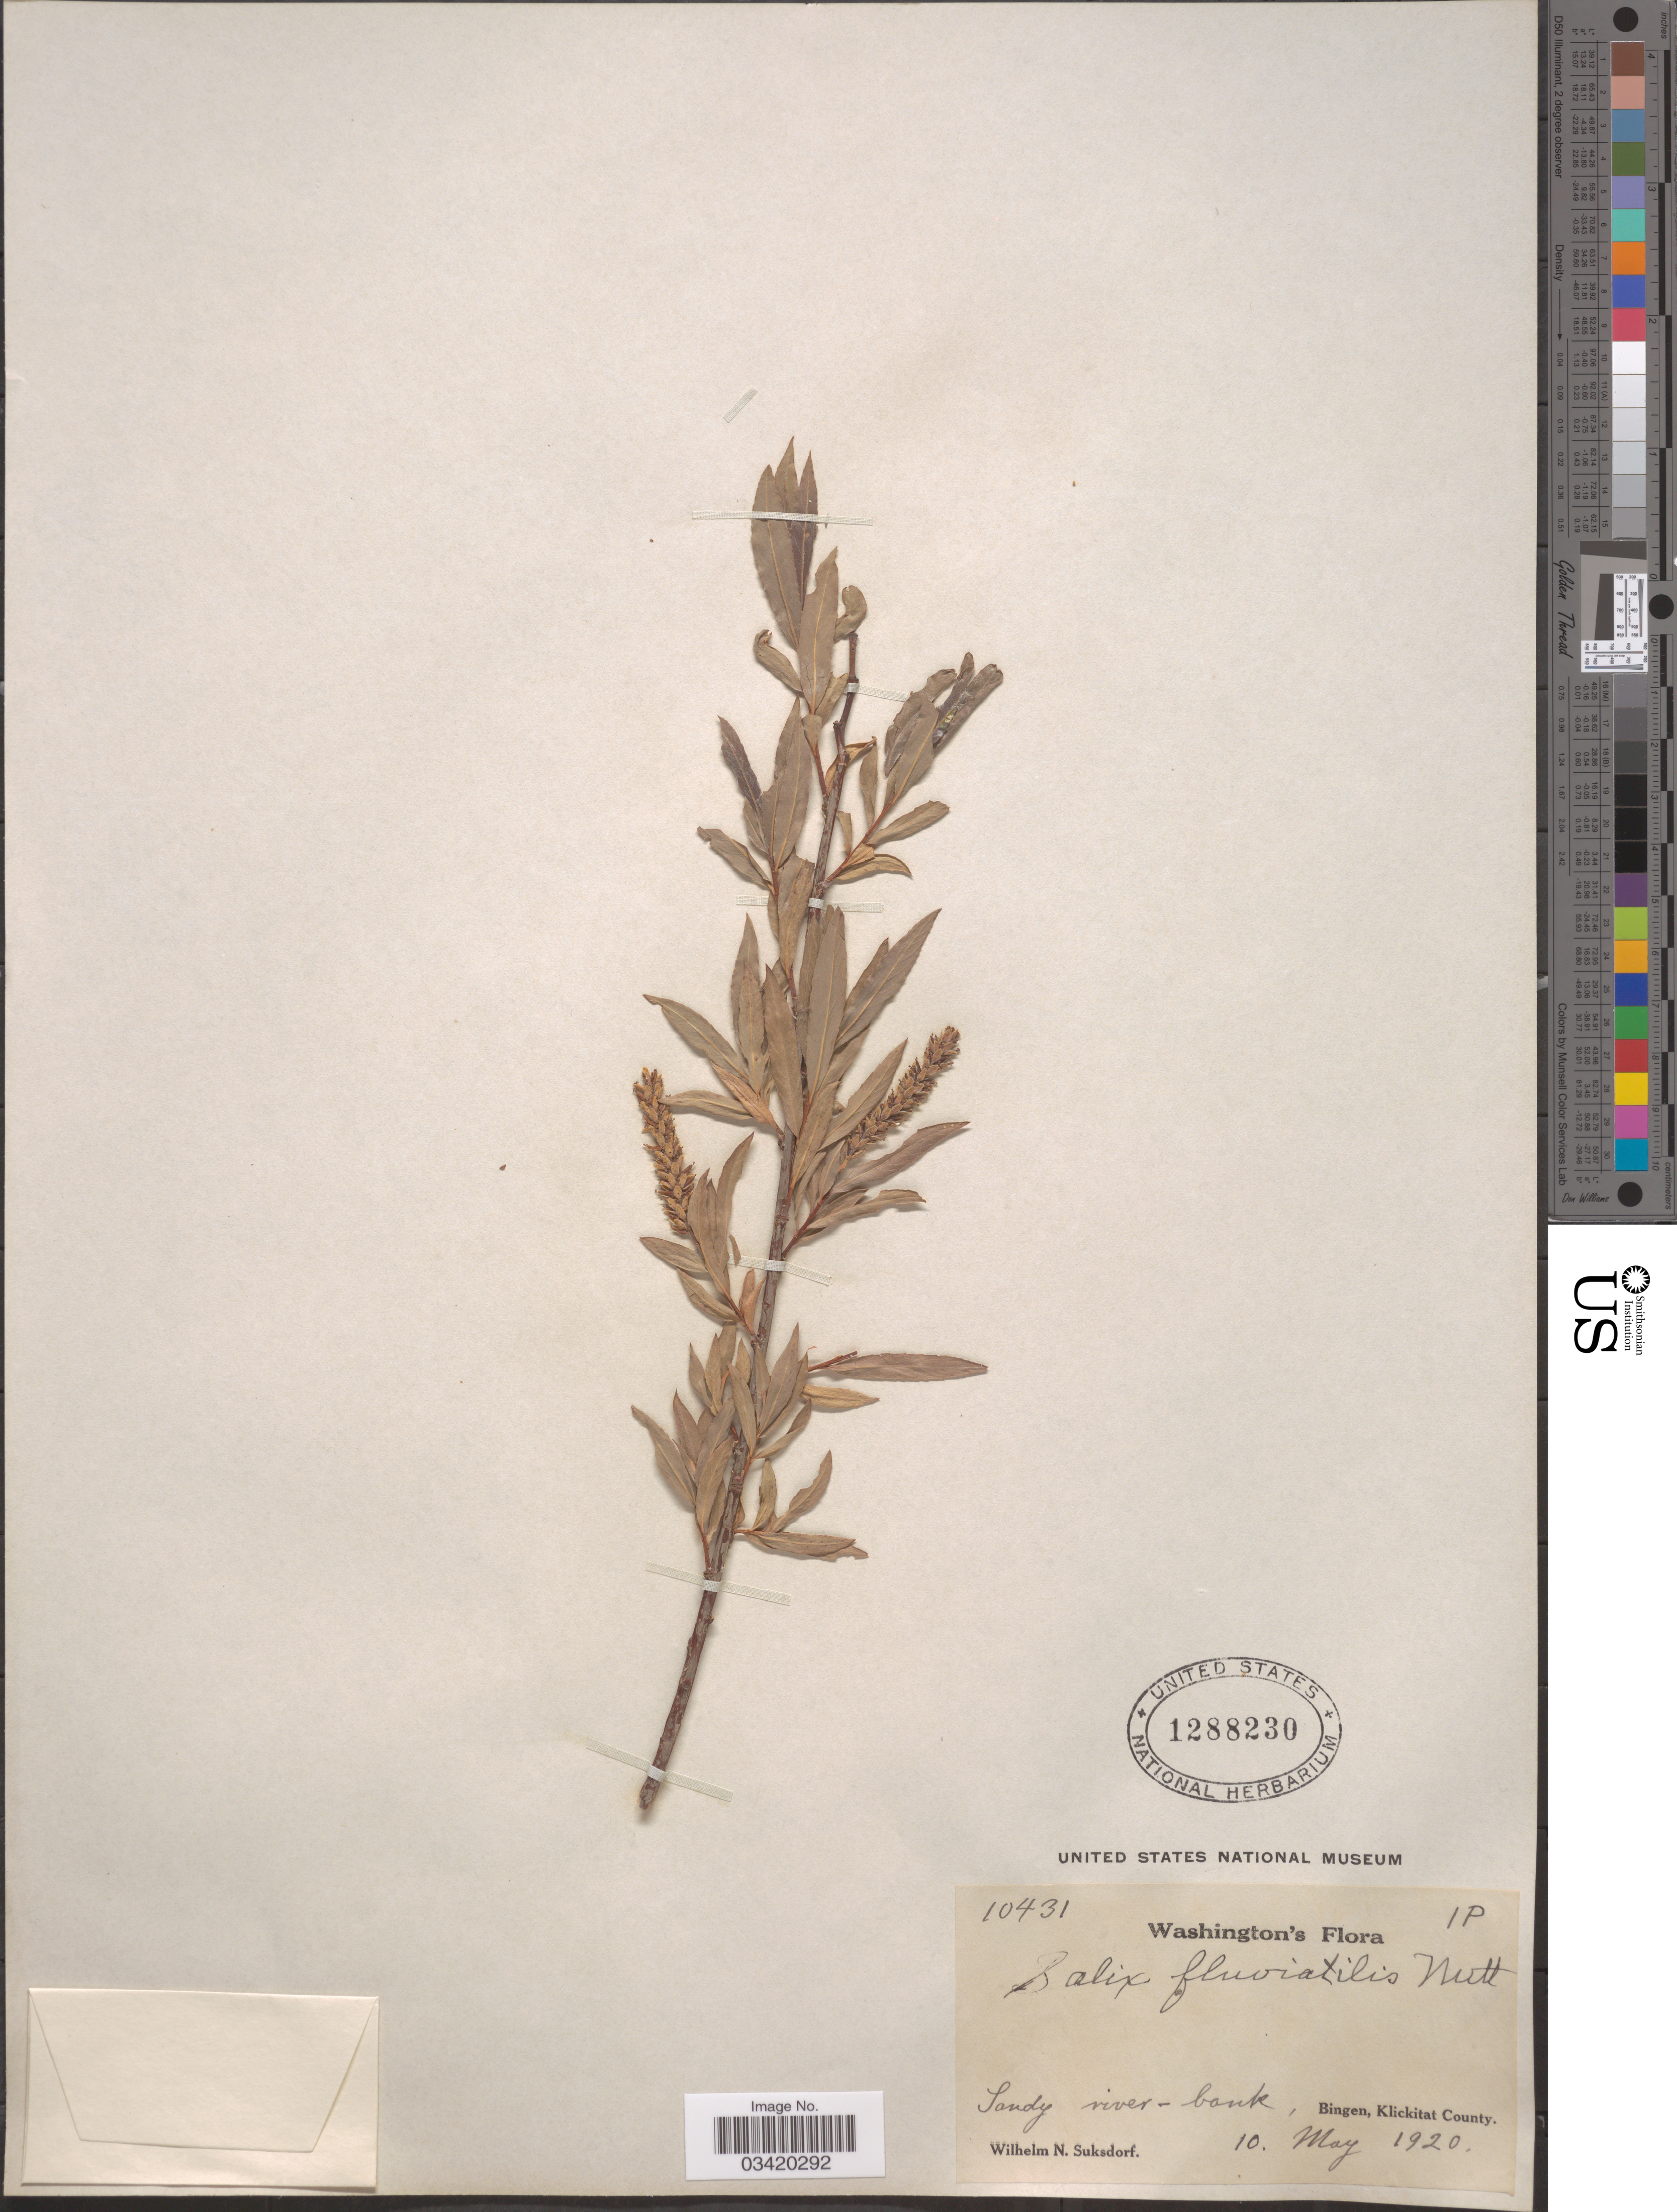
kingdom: Plantae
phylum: Tracheophyta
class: Magnoliopsida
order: Malpighiales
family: Salicaceae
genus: Salix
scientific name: Salix fluviatilis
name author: Nutt.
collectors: W. N. Suksdorf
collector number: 10431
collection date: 1920-05-10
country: United States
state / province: Washington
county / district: Klickitat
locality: Sandy river-bank, Bingen, Klickitat County.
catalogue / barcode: US 1288230